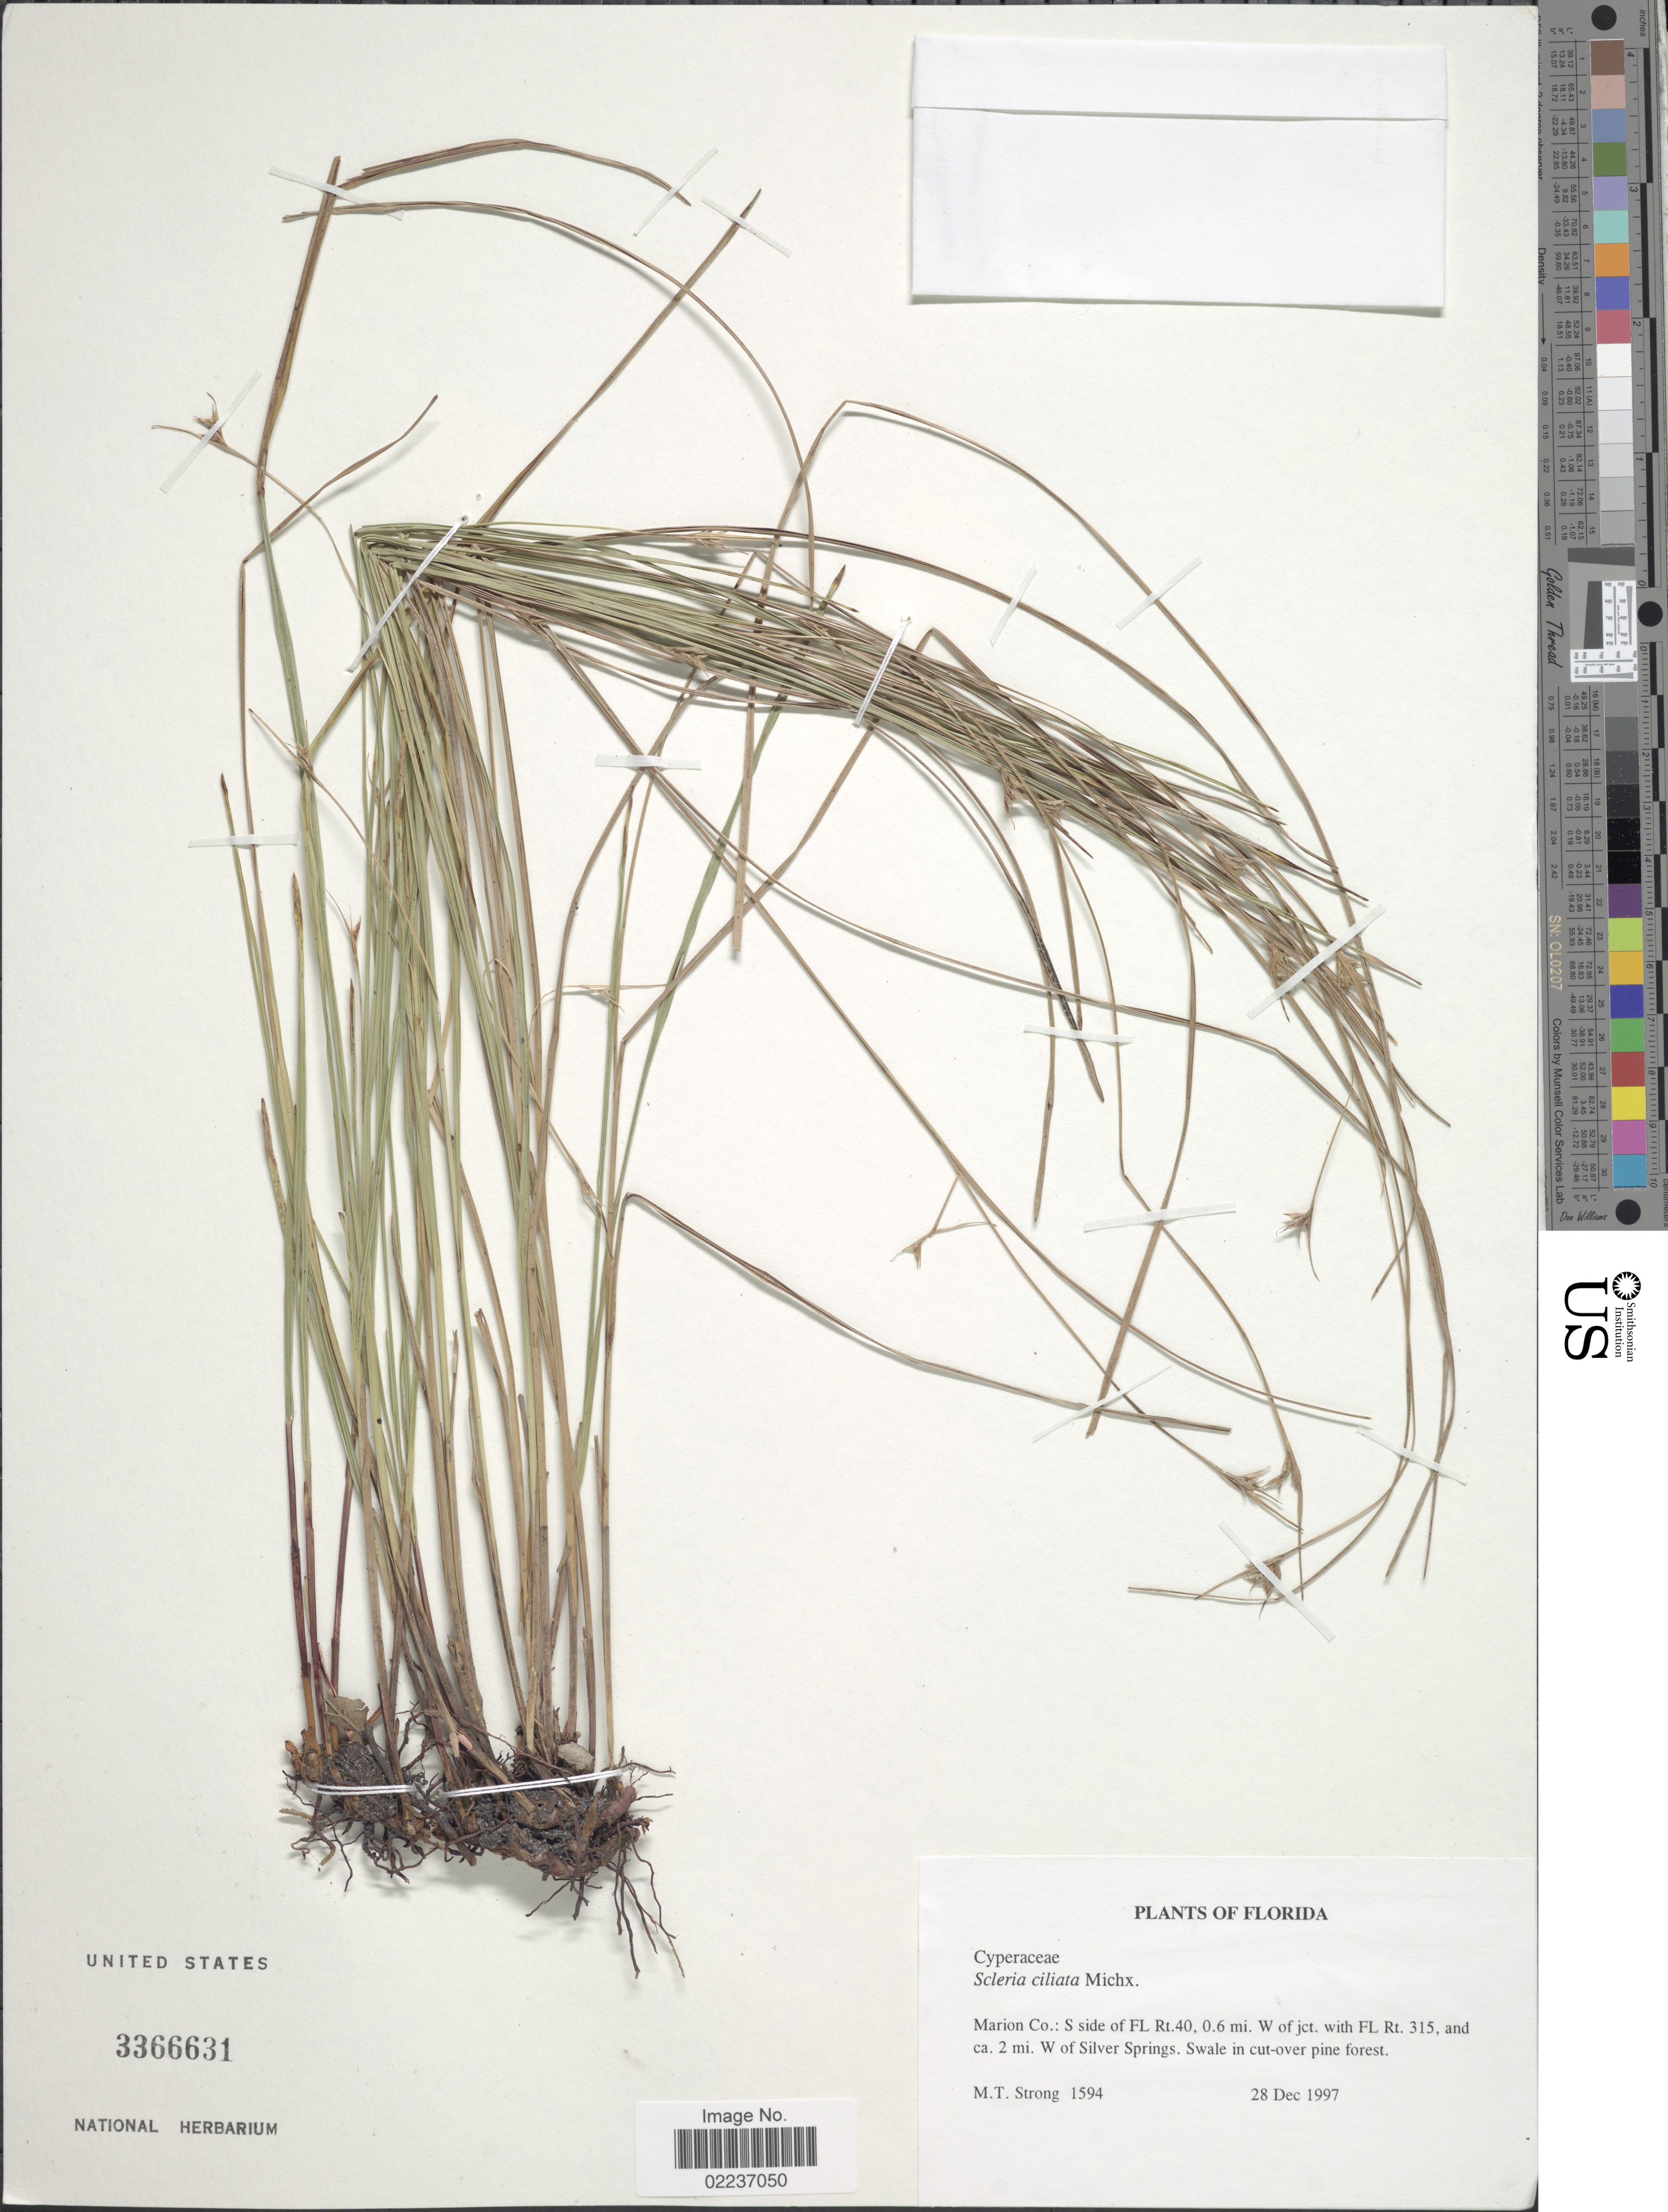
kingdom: Plantae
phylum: Tracheophyta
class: Liliopsida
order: Poales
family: Cyperaceae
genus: Scleria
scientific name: Scleria ciliata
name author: Michx.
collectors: M. T. Strong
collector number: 1594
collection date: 1997-12-28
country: United States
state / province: Florida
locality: Marion Co.: S side of FL Rt. 40, 0.6 mi. W of jct. with FL Rt. 315, and ca. 2 mi. W of Silver Springs, swale in cut-over pine forest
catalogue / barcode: US 3366631